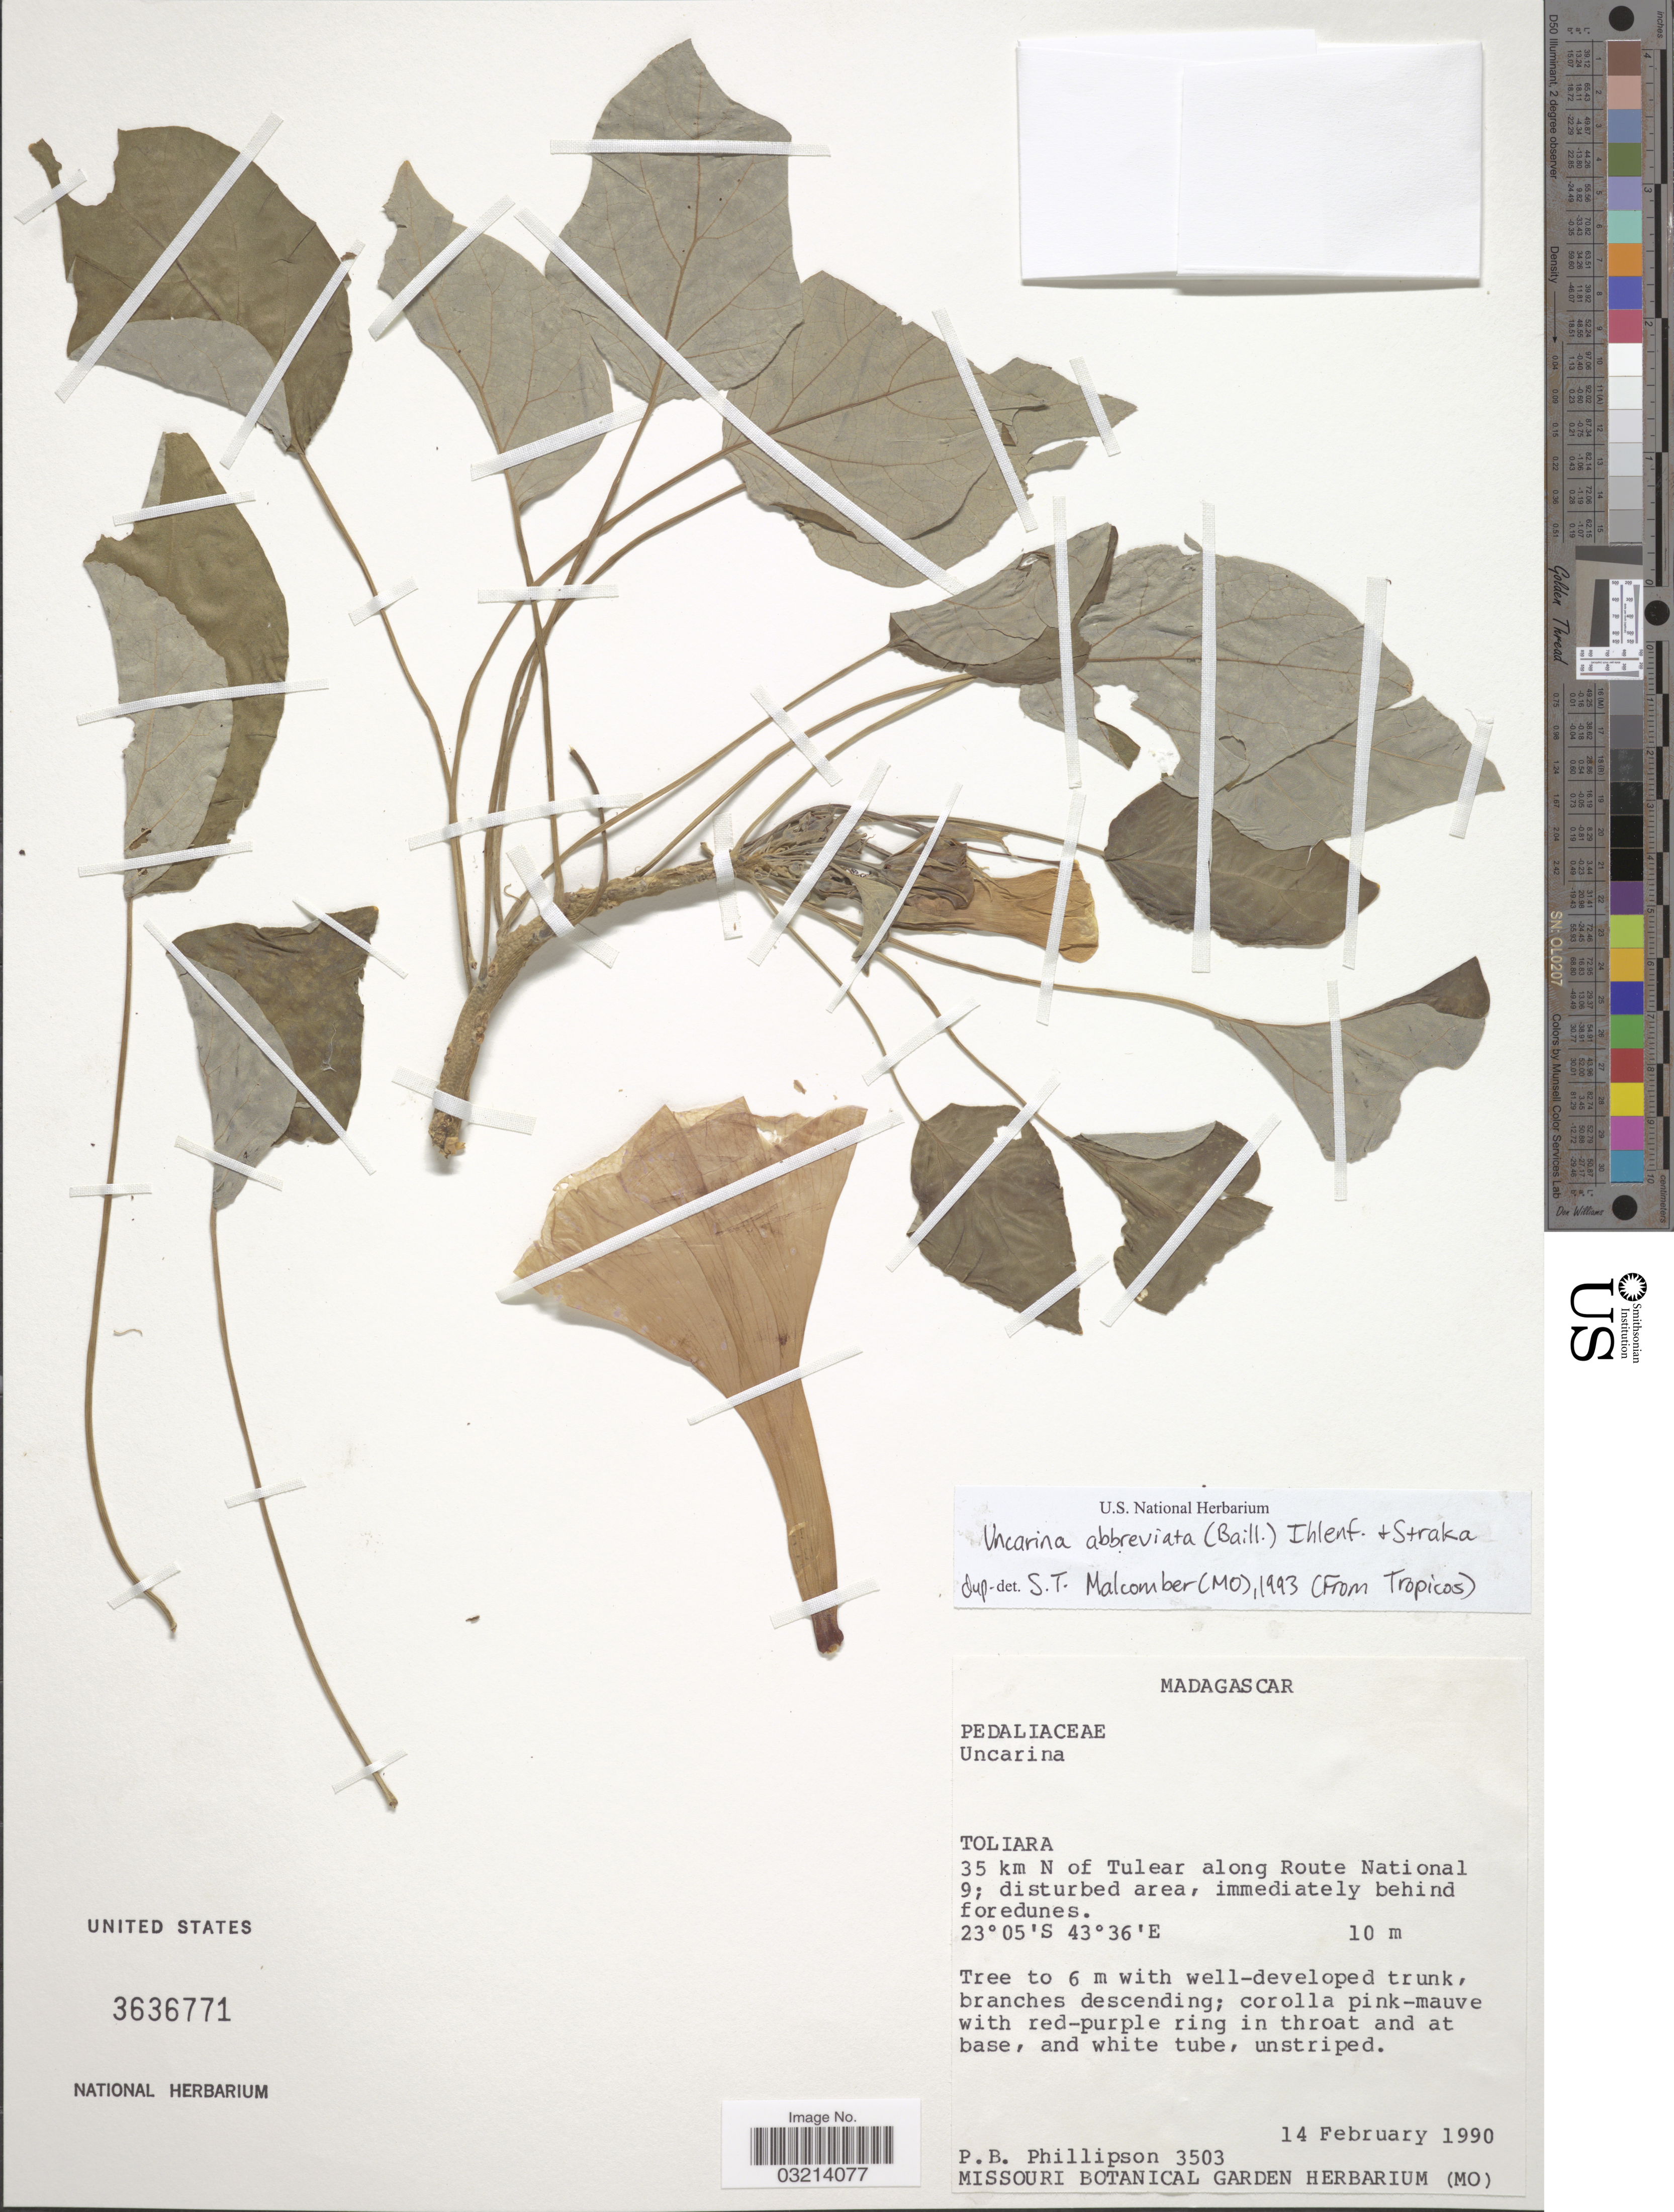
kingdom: Plantae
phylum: Tracheophyta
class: Magnoliopsida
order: Lamiales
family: Pedaliaceae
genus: Uncarina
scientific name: Uncarina abbreviata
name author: (Baill.) Ihlenf. & Straka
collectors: P. B. Phillipson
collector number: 3503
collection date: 1990-02-14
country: Madagascar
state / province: Atsimo-Andrefana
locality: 35 km N of Tulear along Route National 9.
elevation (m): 10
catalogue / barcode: US 3636771